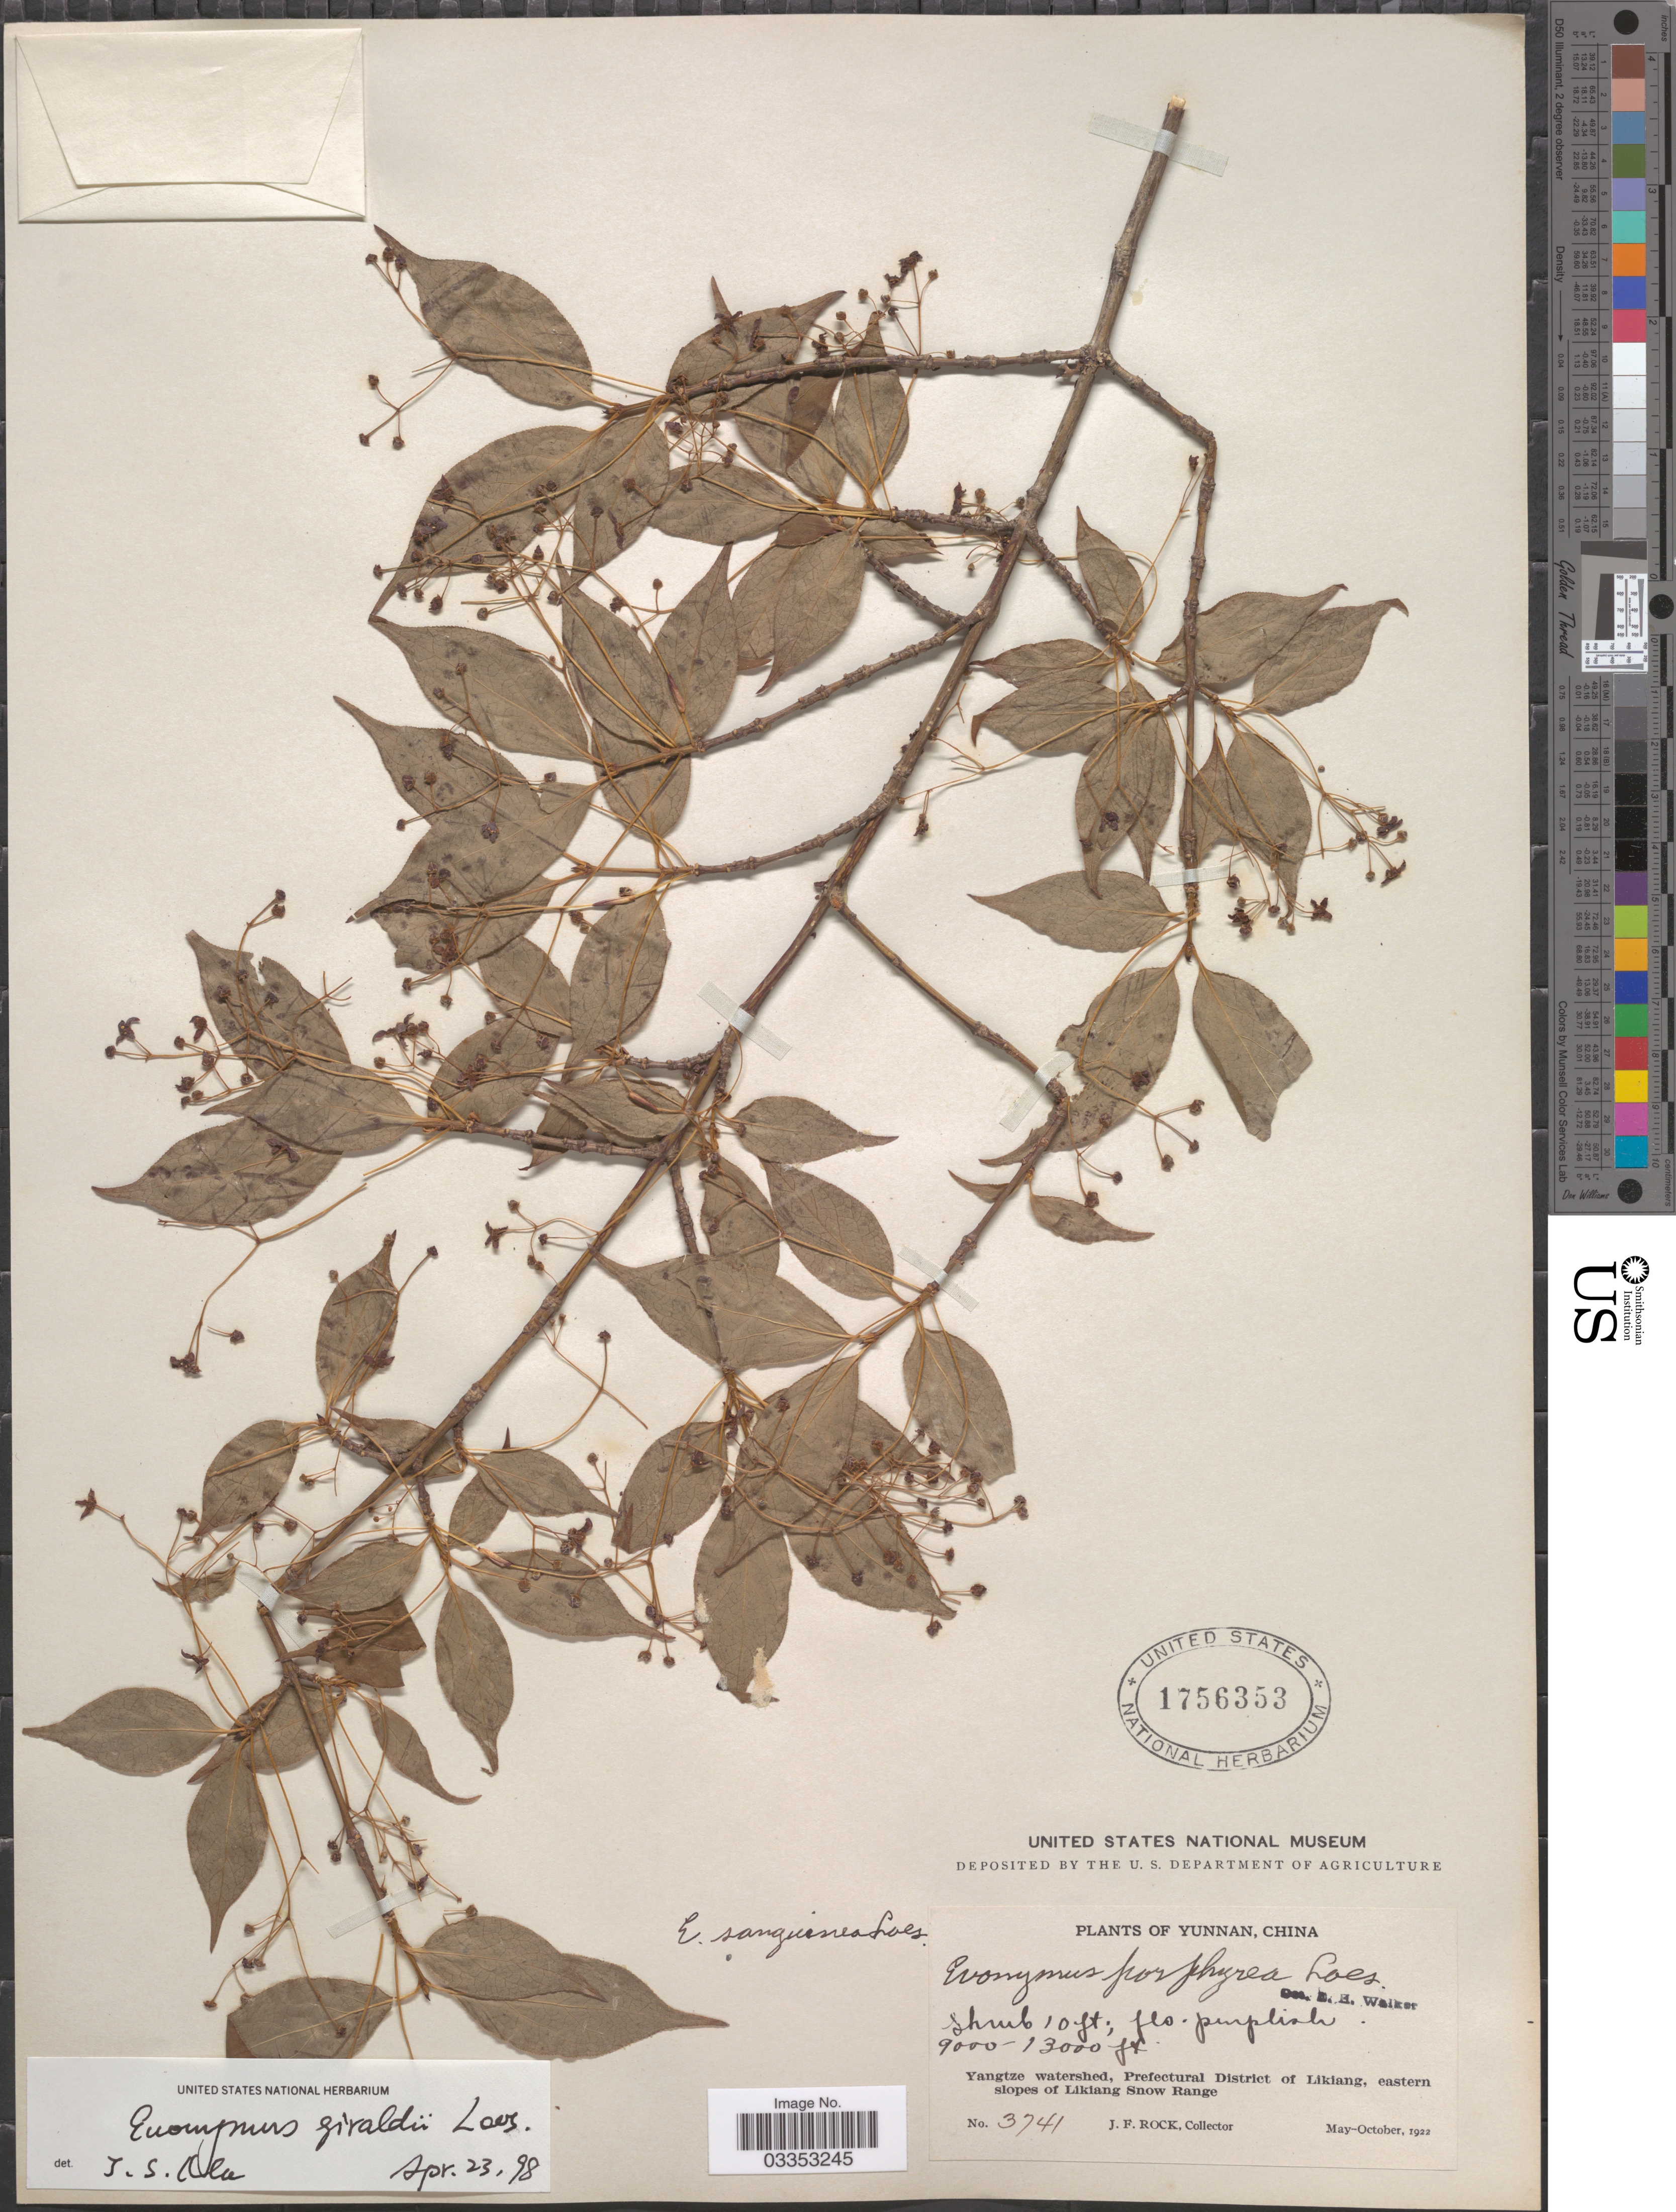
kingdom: Plantae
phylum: Tracheophyta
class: Magnoliopsida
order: Celastrales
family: Celastraceae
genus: Euonymus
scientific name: Euonymus giraldii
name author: Loes. ex Diels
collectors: J. Rock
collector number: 3741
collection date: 1922-05/1922-10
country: China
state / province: Yunnan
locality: Yangtze watershed, Prefectural District of Likiang, eastern slopes of Likiang Snow Range.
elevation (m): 2743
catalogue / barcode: US 1756353